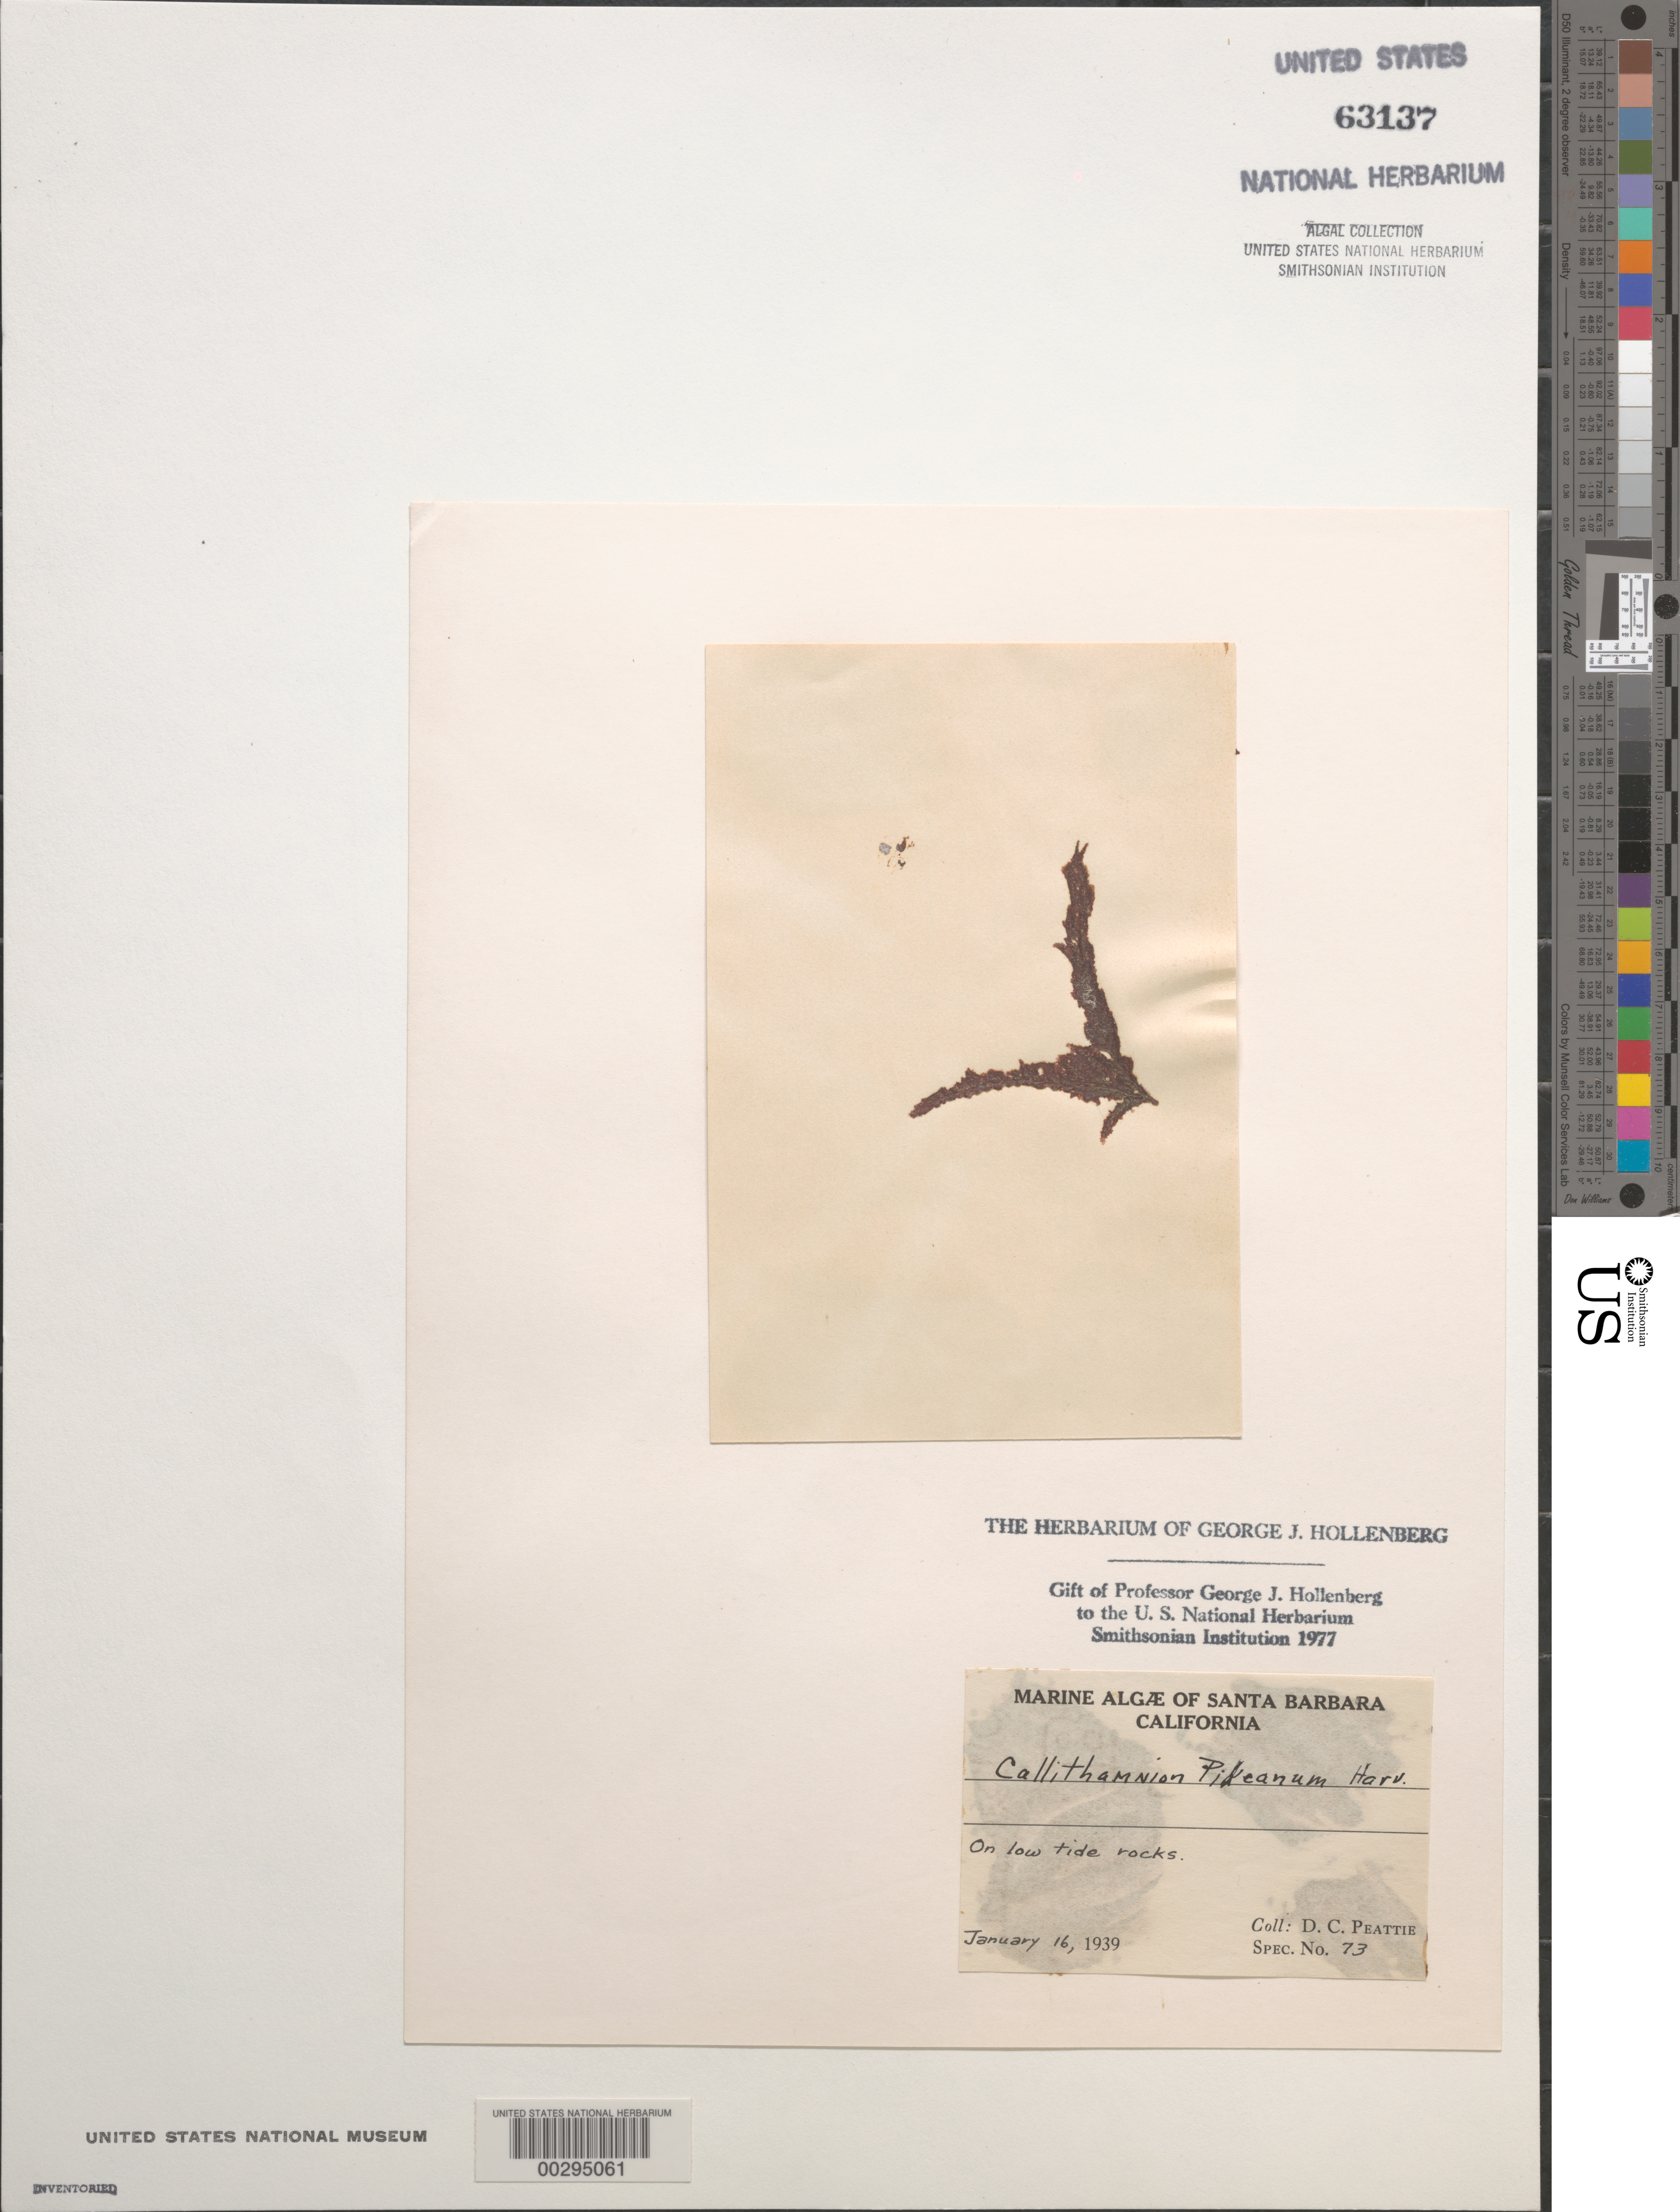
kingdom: Plantae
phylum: Rhodophyta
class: Florideophyceae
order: Ceramiales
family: Callithamniaceae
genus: Callithamnion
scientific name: Callithamnion pikeanum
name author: Harv.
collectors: D. Peattie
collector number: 73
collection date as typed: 16 Jan 1939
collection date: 1939-01-16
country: United States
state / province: California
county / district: Santa Barbara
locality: Santa Barbara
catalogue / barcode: US 63137